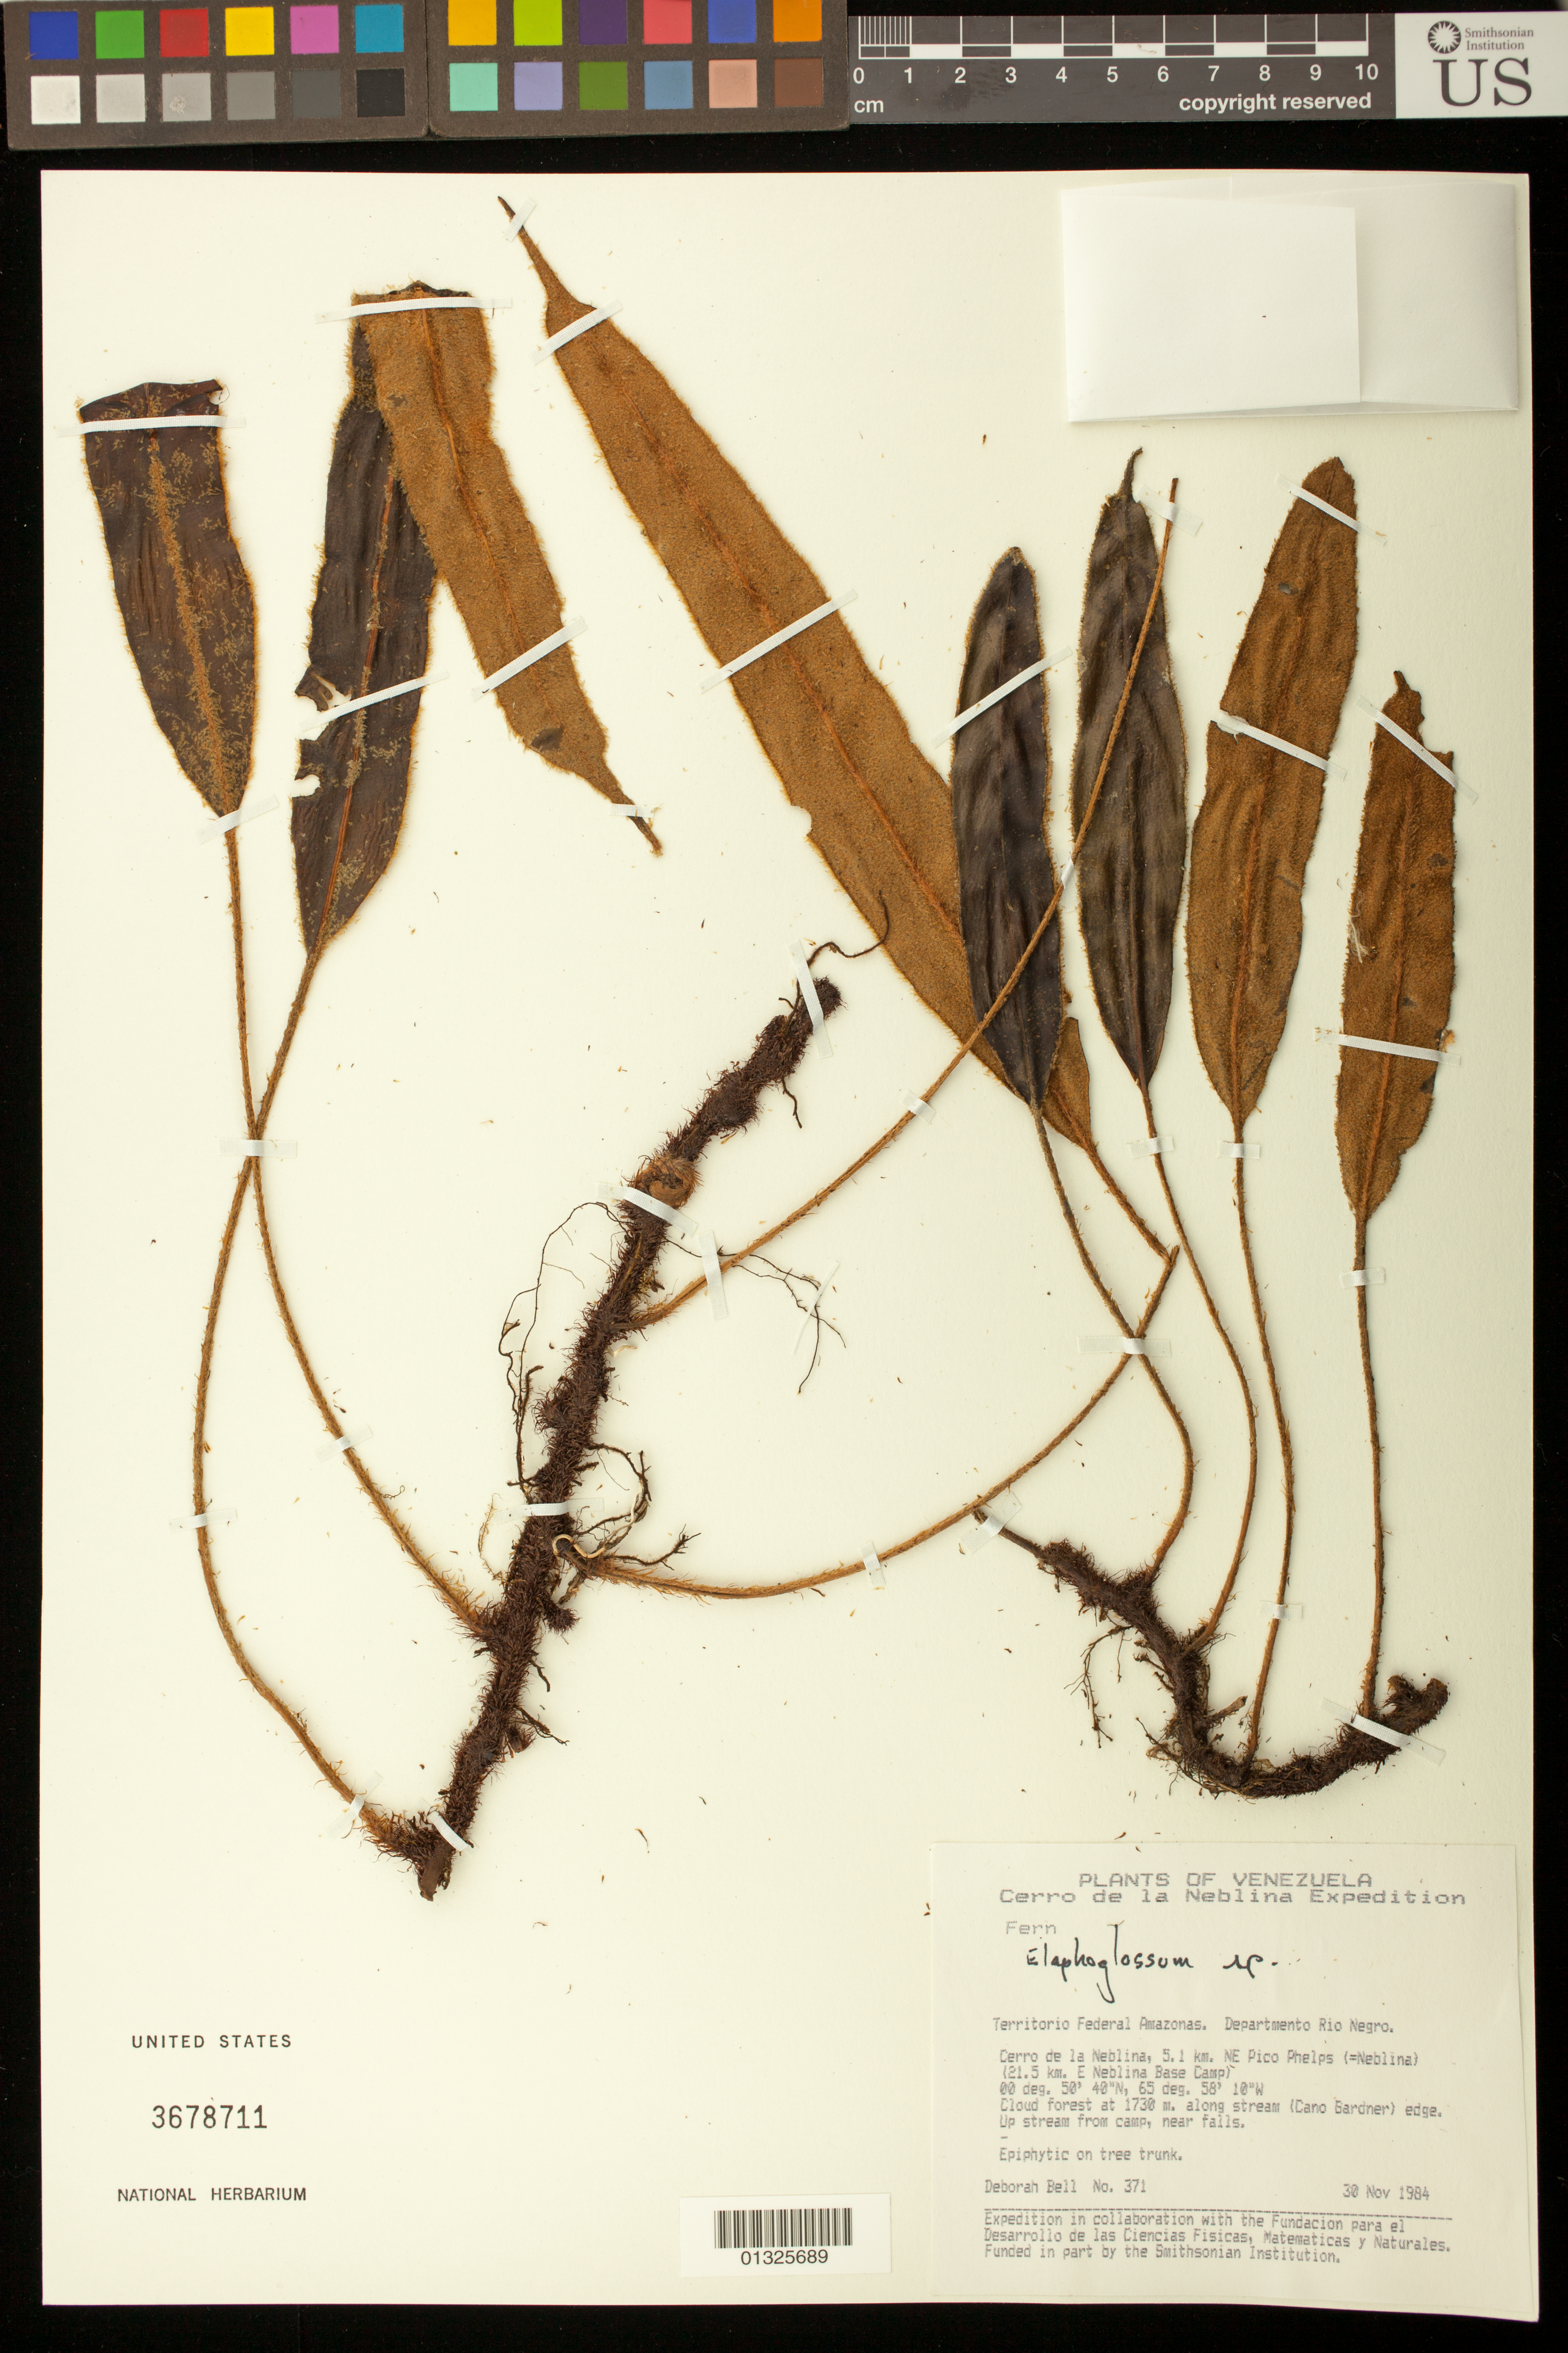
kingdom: Plantae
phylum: Tracheophyta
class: Polypodiopsida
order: Polypodiales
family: Dryopteridaceae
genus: Elaphoglossum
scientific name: Elaphoglossum sp.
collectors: D. A. Bell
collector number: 371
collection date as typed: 30-Nov-84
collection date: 1984-11-30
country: Venezuela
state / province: Amazonas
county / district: Río Negro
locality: Cerro de La Neblina, 5.1 km NE Pico Phelps (21.5 km E Neblina Base Camp), along Caño Gardner.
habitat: Cloud forest along stream edge. Up stream from camp, near falls.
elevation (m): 1730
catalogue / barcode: US 3678711